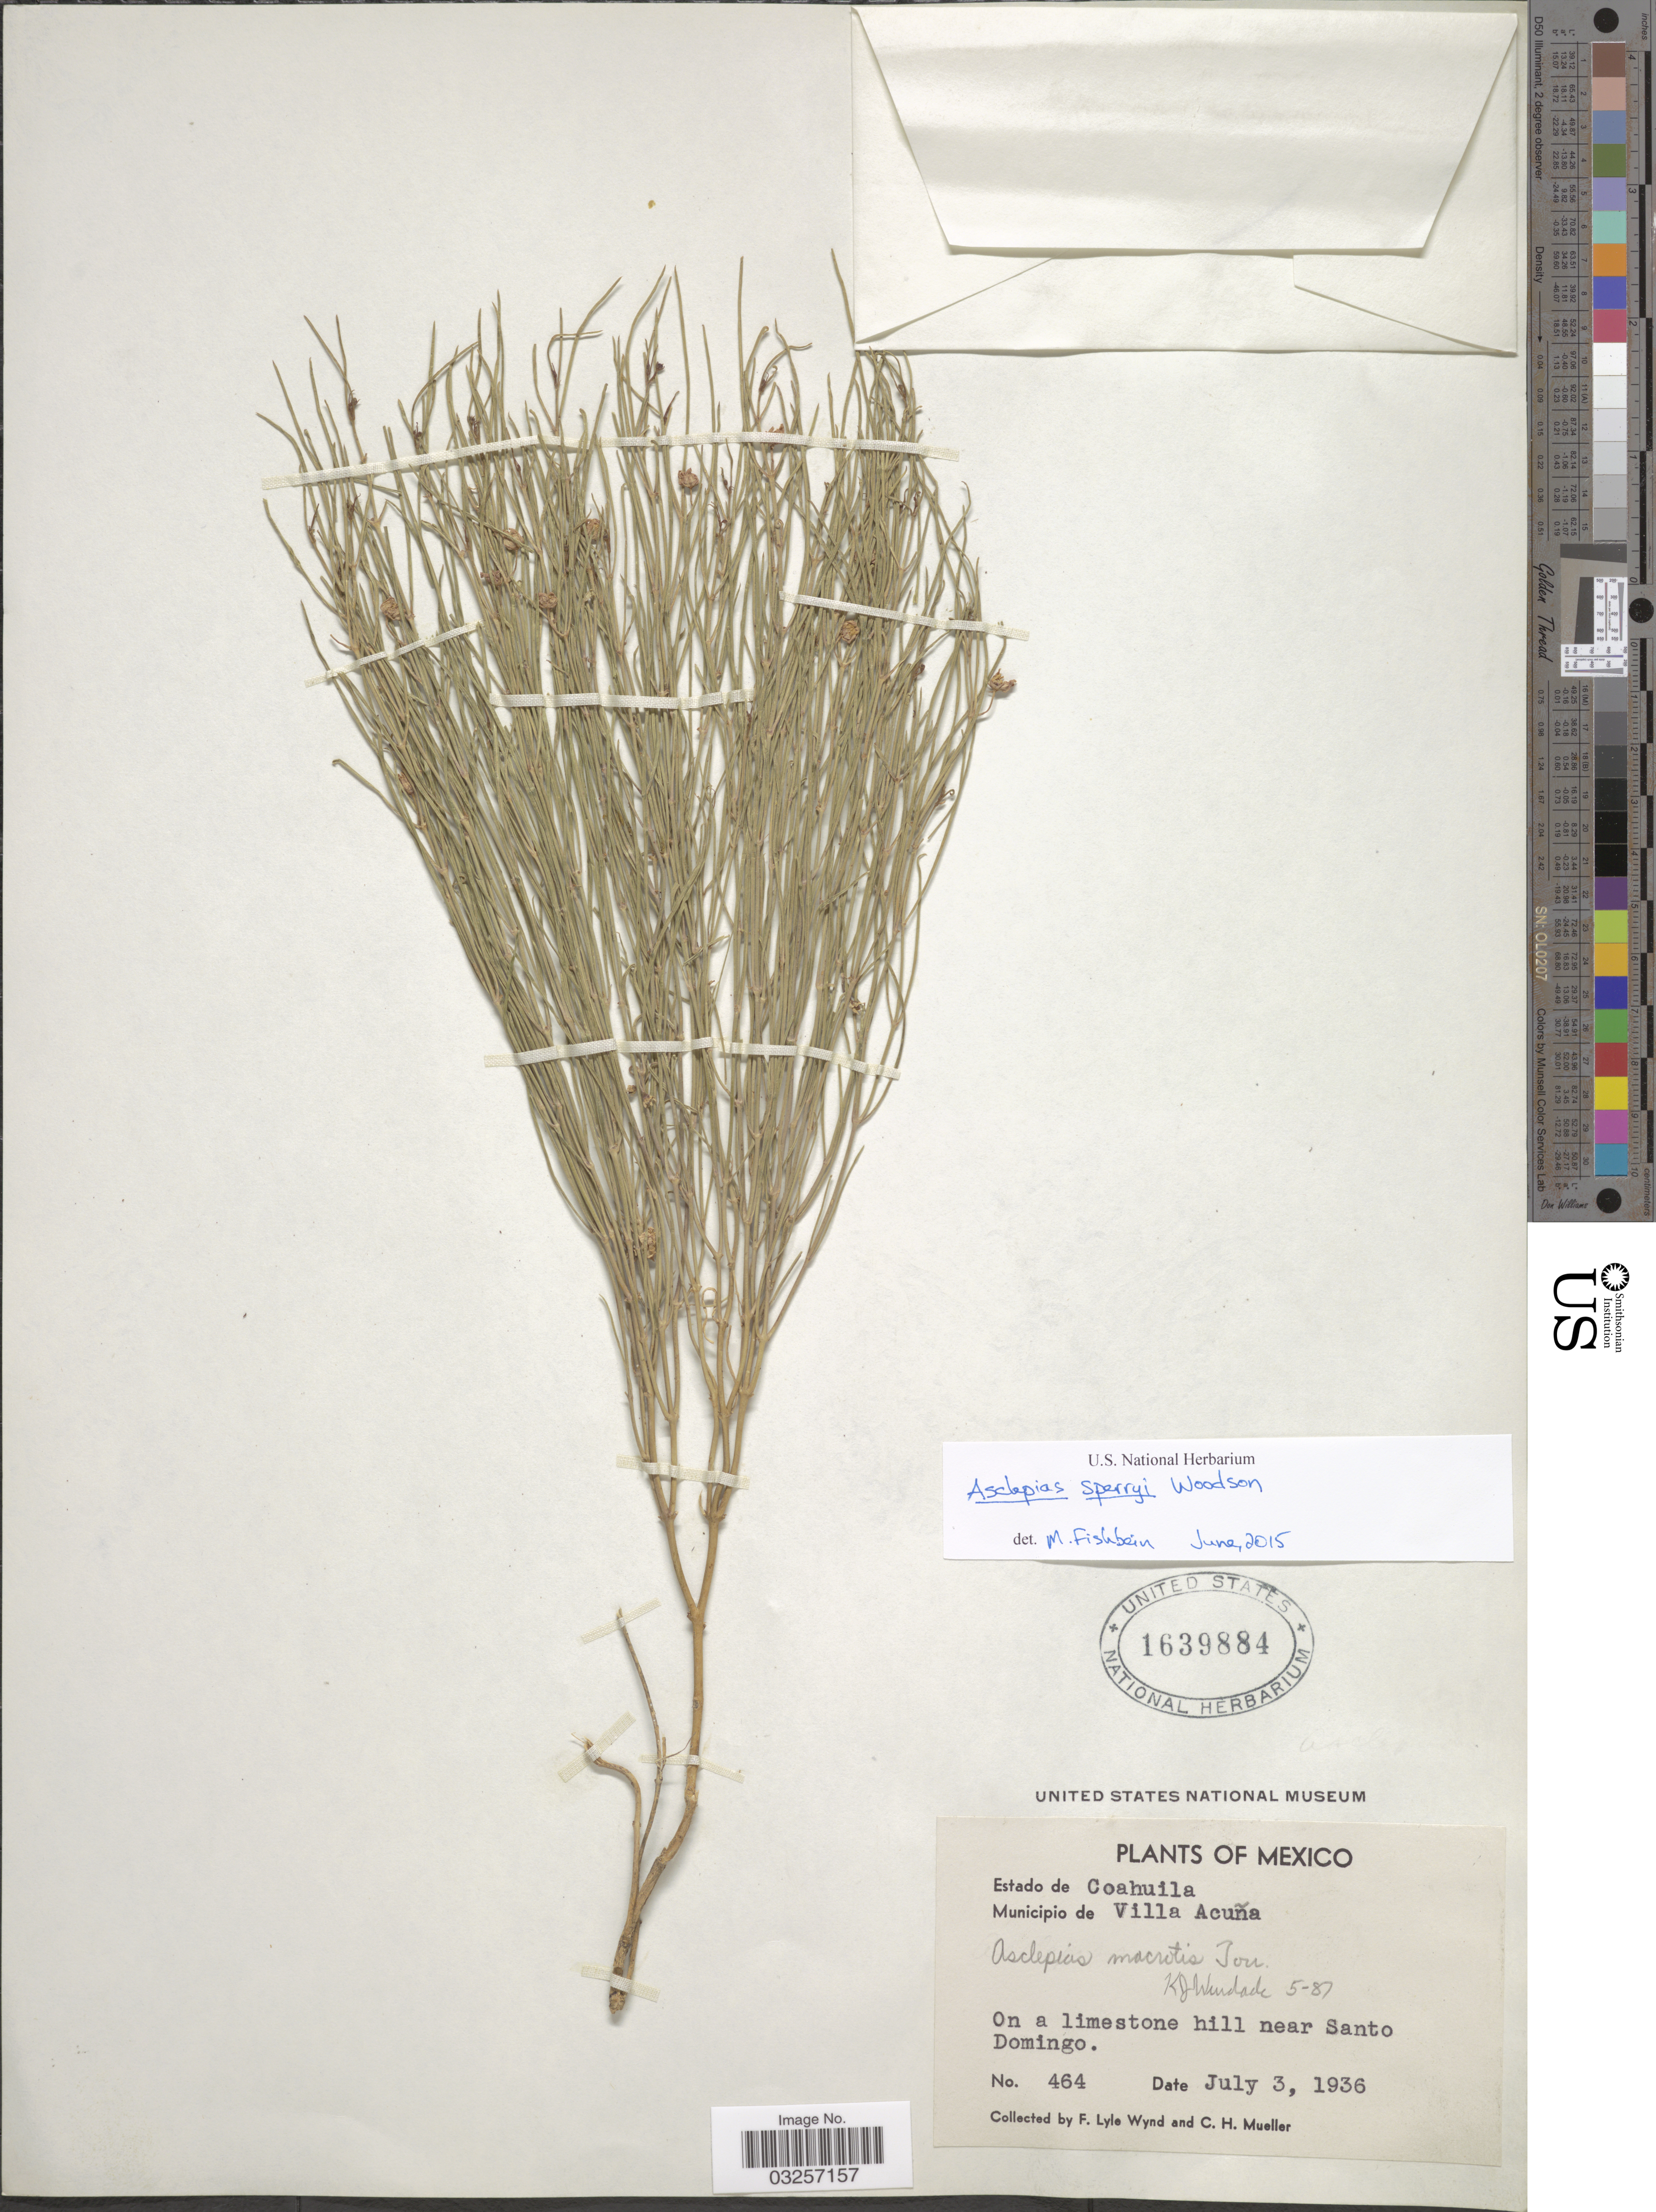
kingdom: Plantae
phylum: Tracheophyta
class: Magnoliopsida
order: Gentianales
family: Apocynaceae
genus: Asclepias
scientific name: Asclepias sperryi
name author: Woodson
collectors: F. L. Wynd & C. H. Mueller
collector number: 464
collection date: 1936-07-03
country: Mexico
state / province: Coahuila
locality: Municipio de Villa Acuña. On a limestone hill near Santo Domingo.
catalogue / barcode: US 1639884